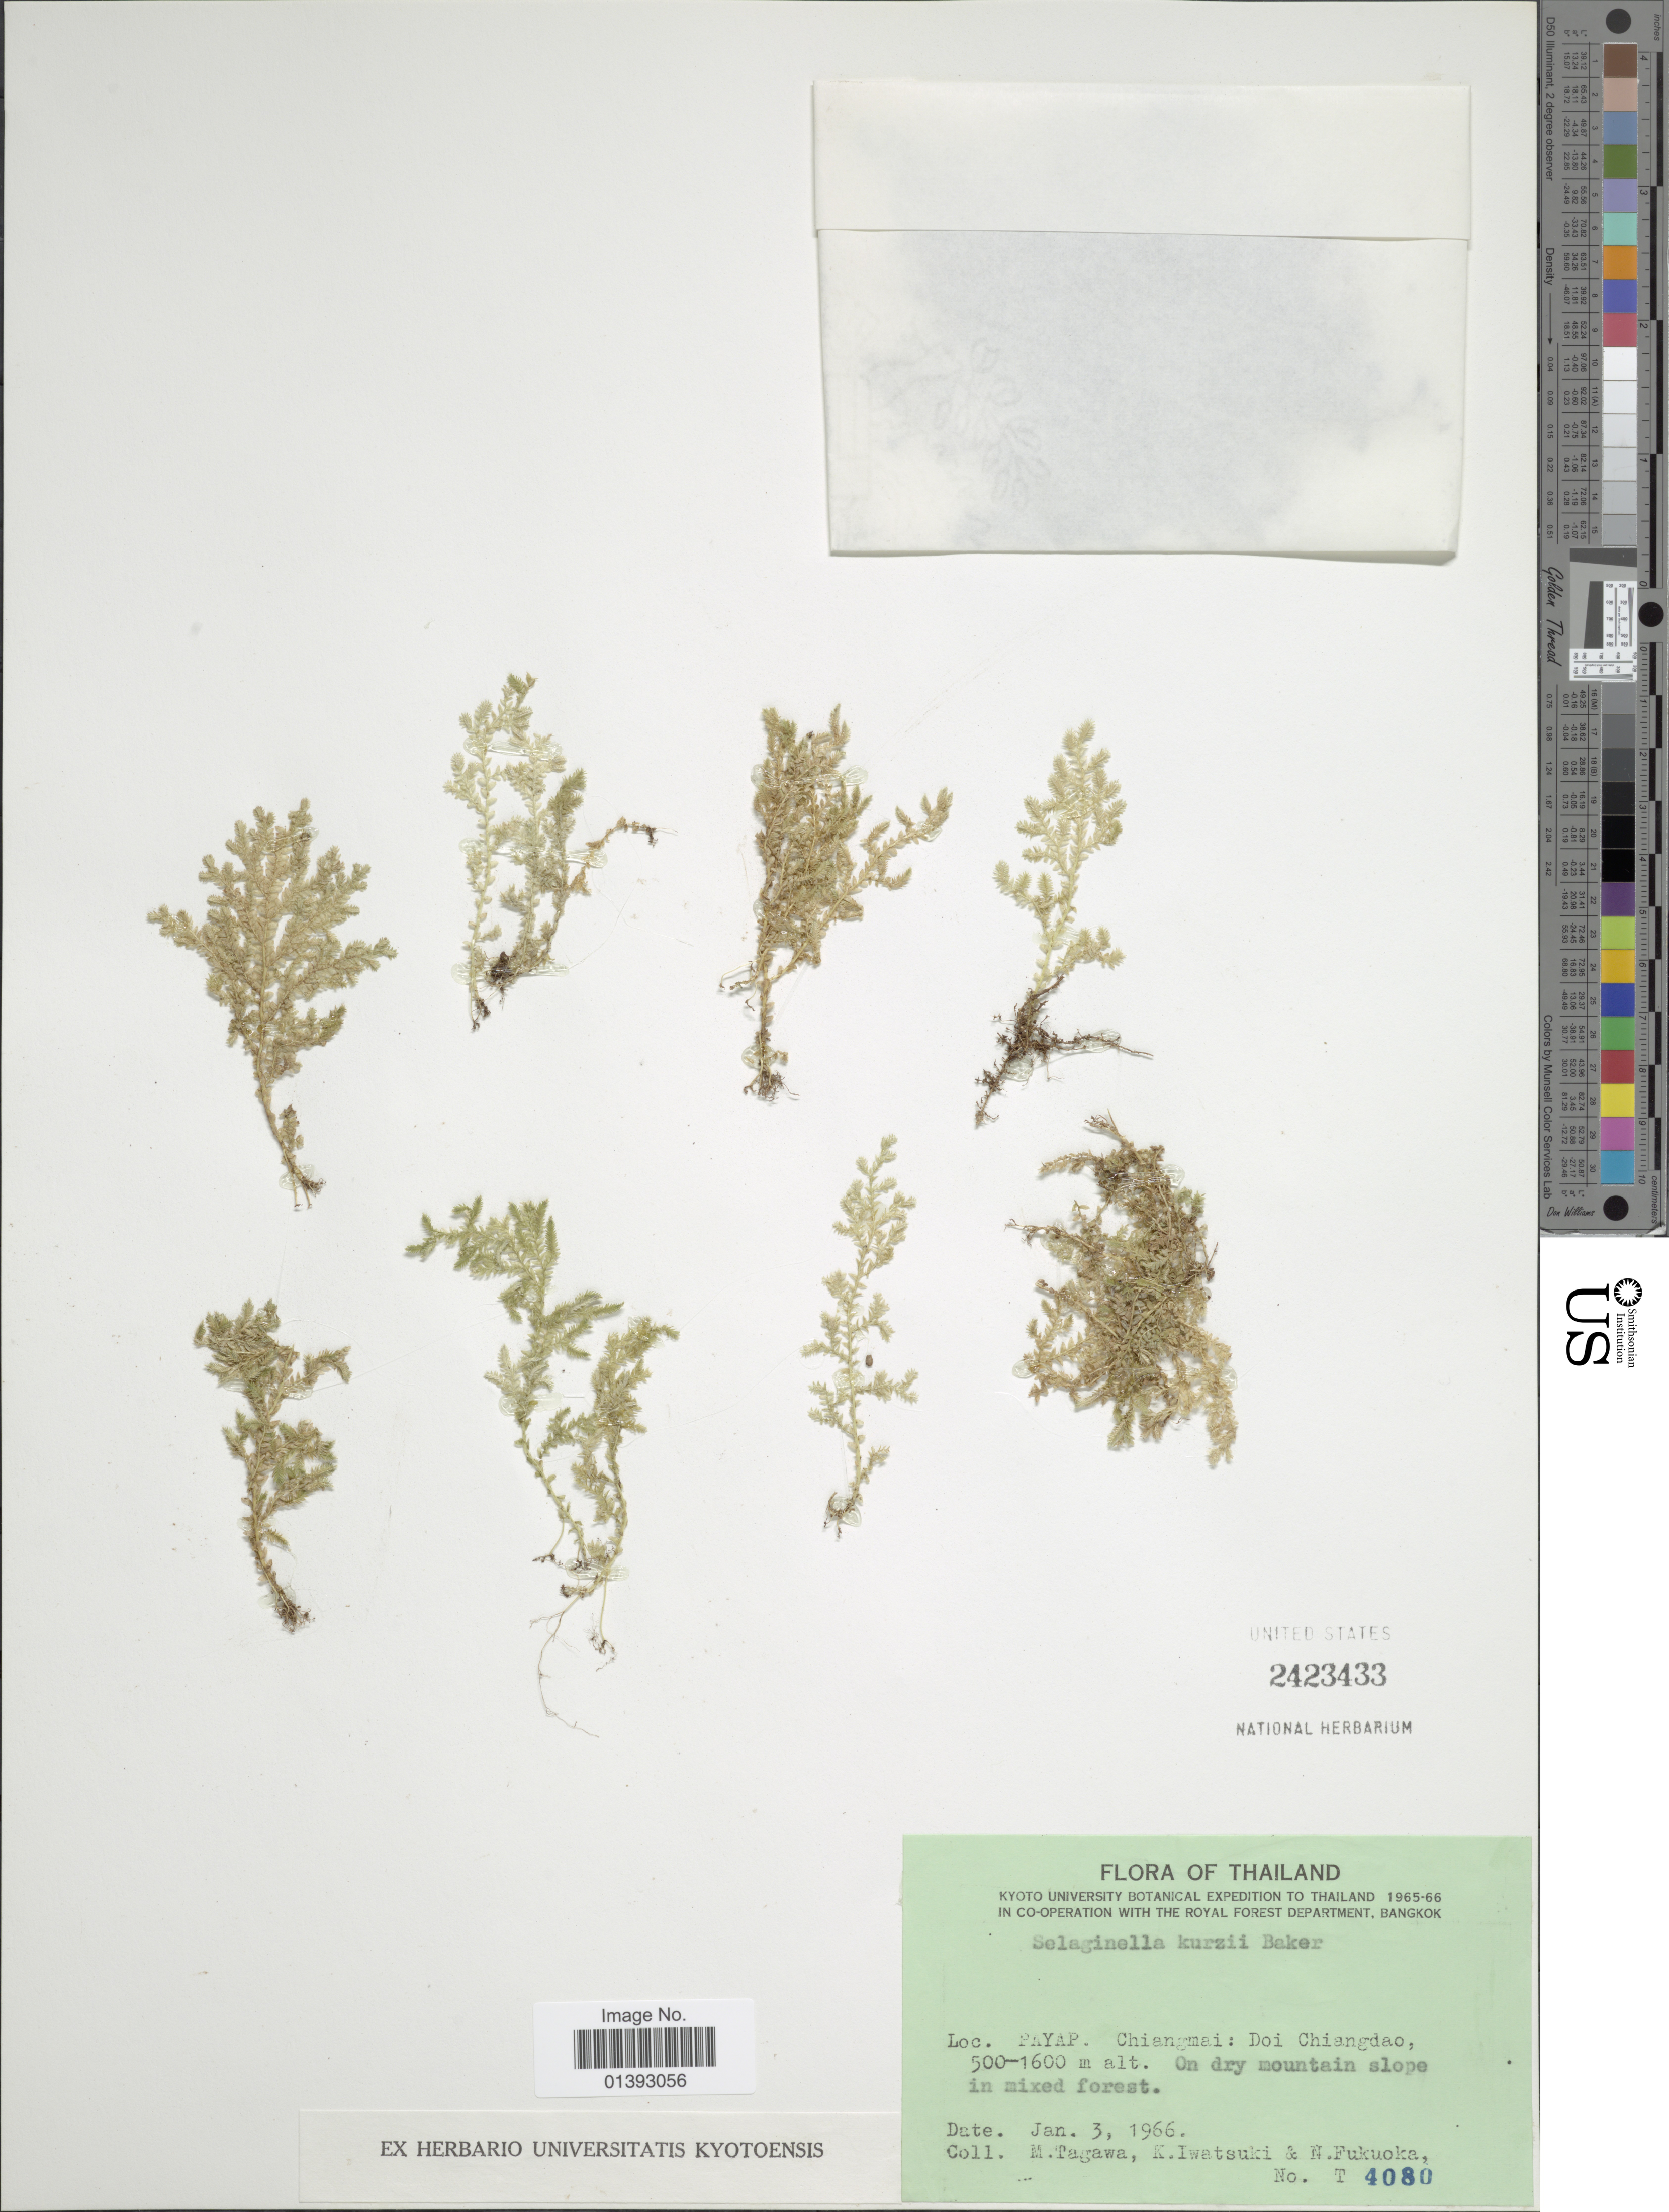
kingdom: Plantae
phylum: Tracheophyta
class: Lycopodiopsida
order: Selaginellales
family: Selaginellaceae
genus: Selaginella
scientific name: Selaginella kurzii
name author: Baker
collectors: M. Tagawa, K. Iwatsuki & N. Fukuoka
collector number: T4080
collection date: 1966-01-03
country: Thailand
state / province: Chiang Mai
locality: Payap, Doi Chiangdao, on dry mountain slope in mixed forest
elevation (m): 500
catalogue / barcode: US 2423433